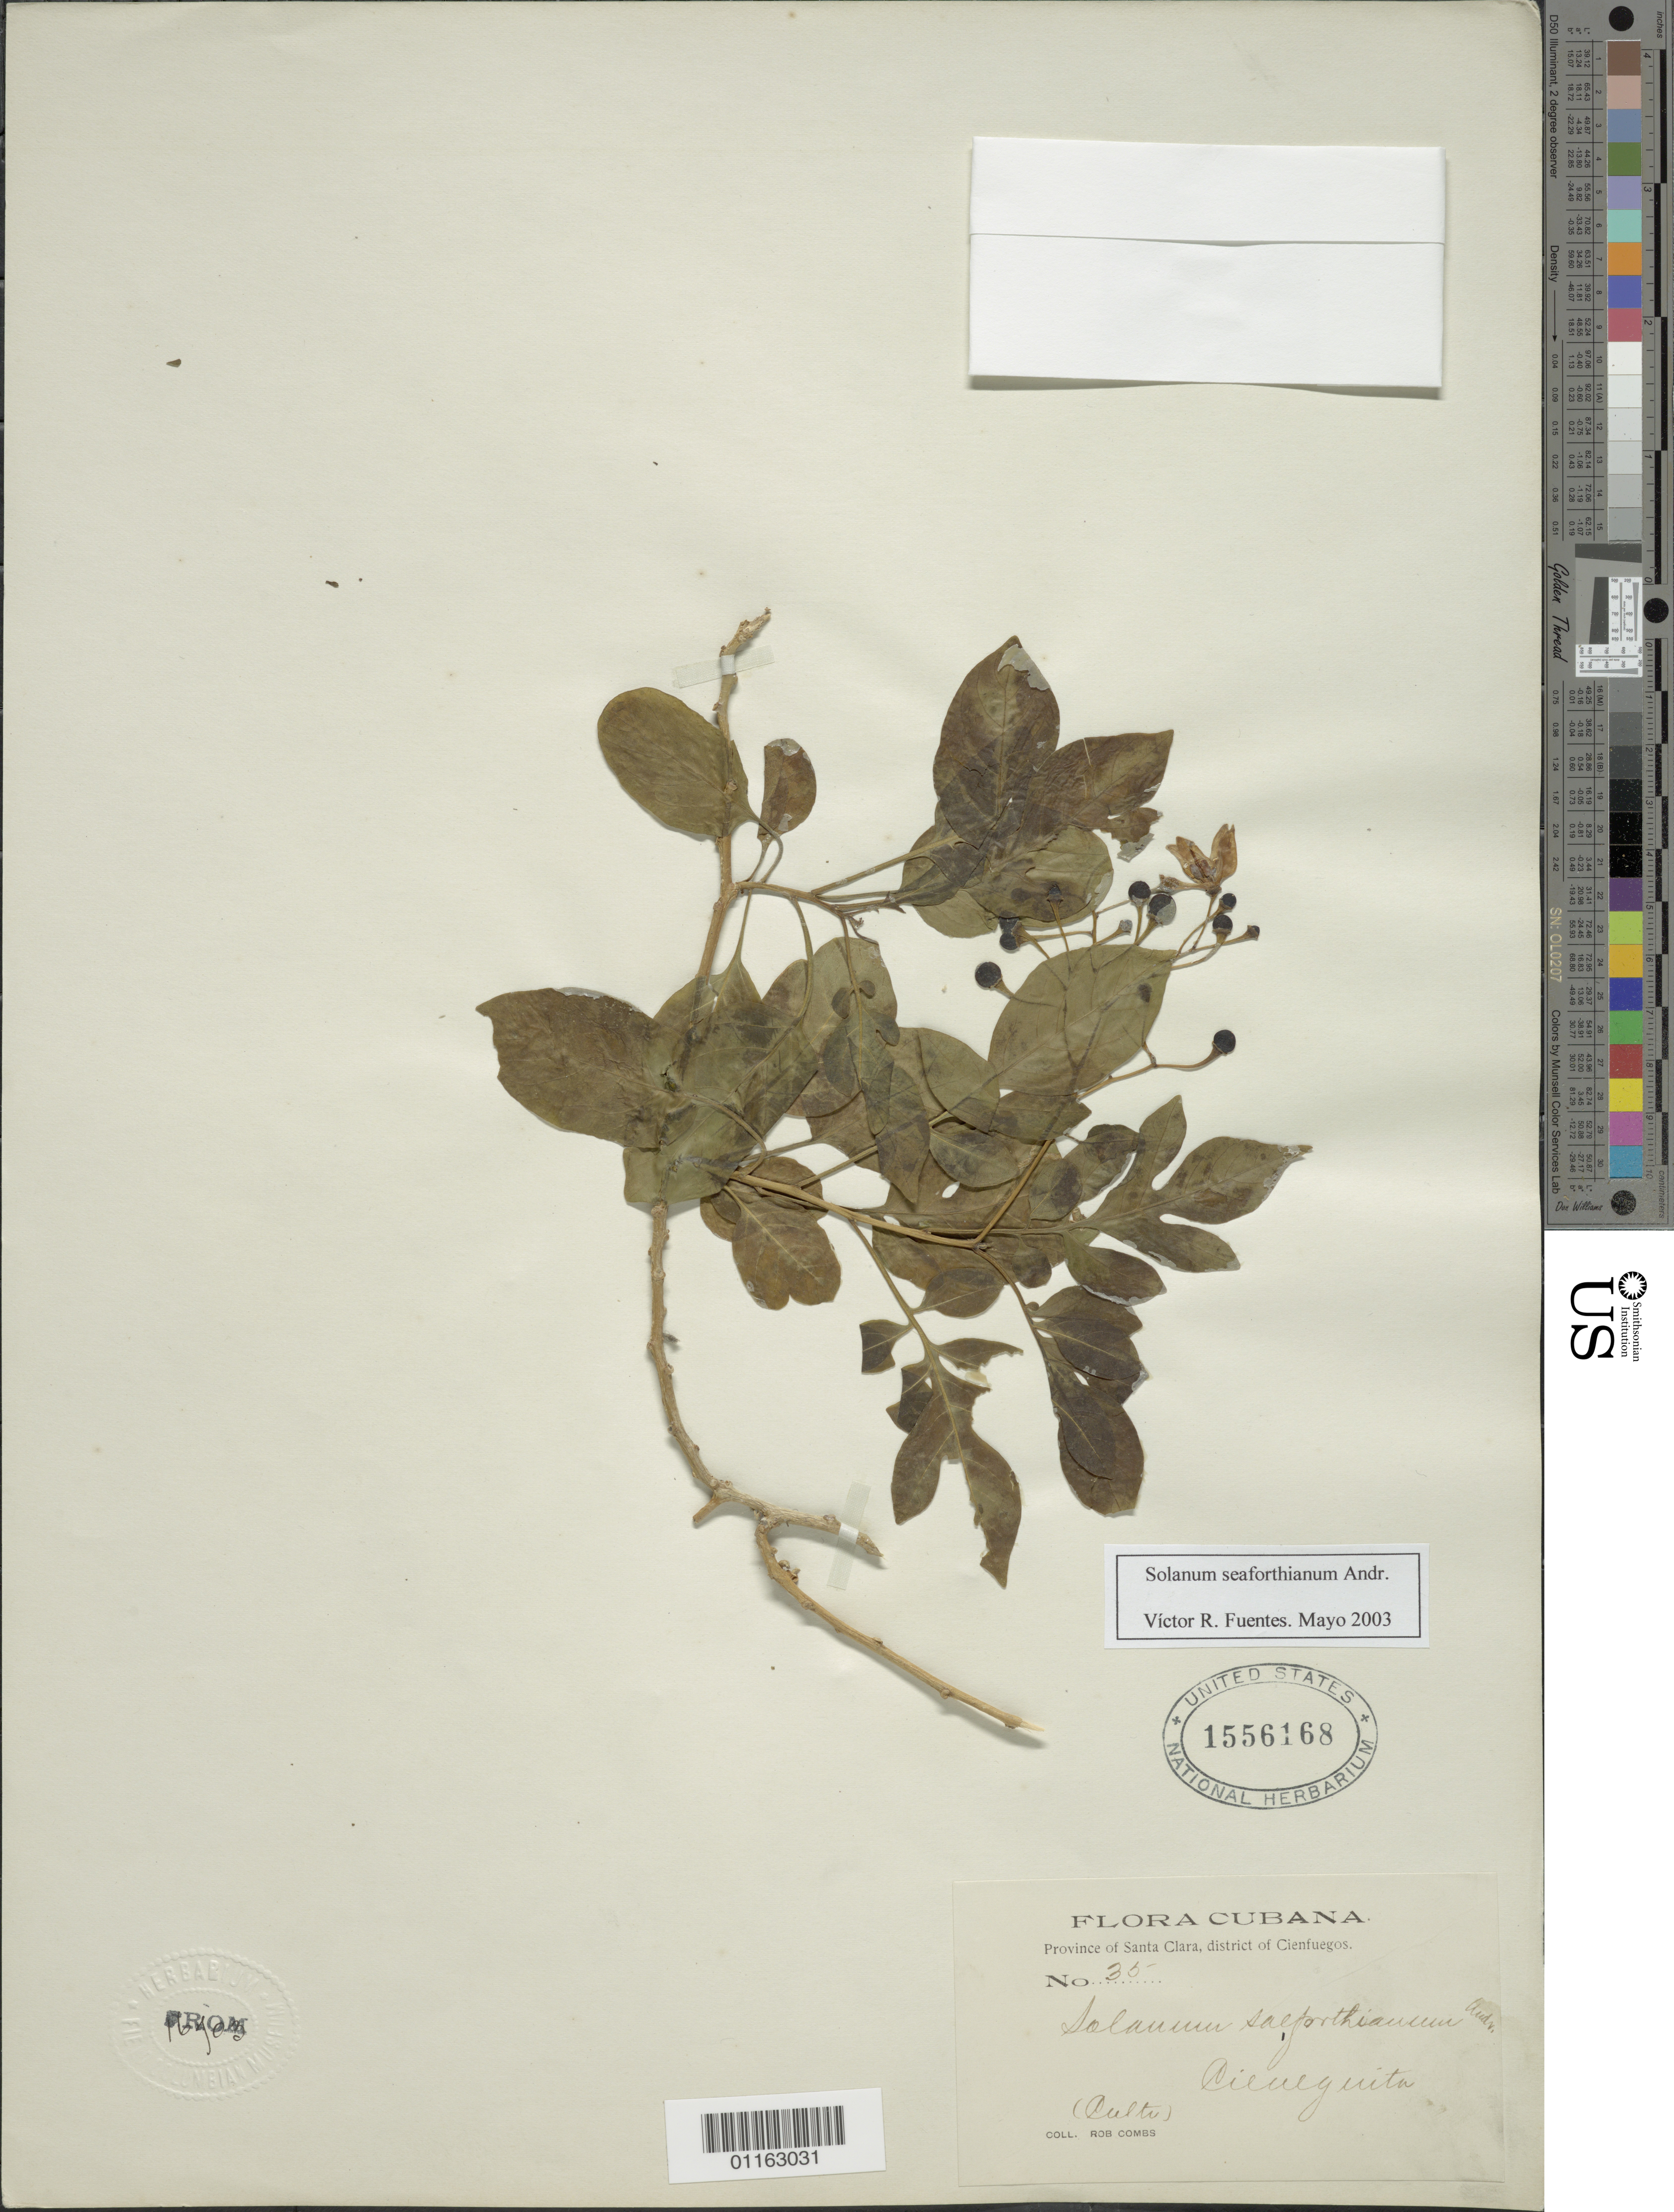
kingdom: Plantae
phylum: Tracheophyta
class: Magnoliopsida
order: Solanales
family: Solanaceae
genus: Solanum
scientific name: Solanum seaforthianum var. seaforthianum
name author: Andrews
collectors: R. Combs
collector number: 35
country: Cuba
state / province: Villa Clara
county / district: Santa Clara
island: Cuba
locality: Cienfuegos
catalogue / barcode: US 1556168